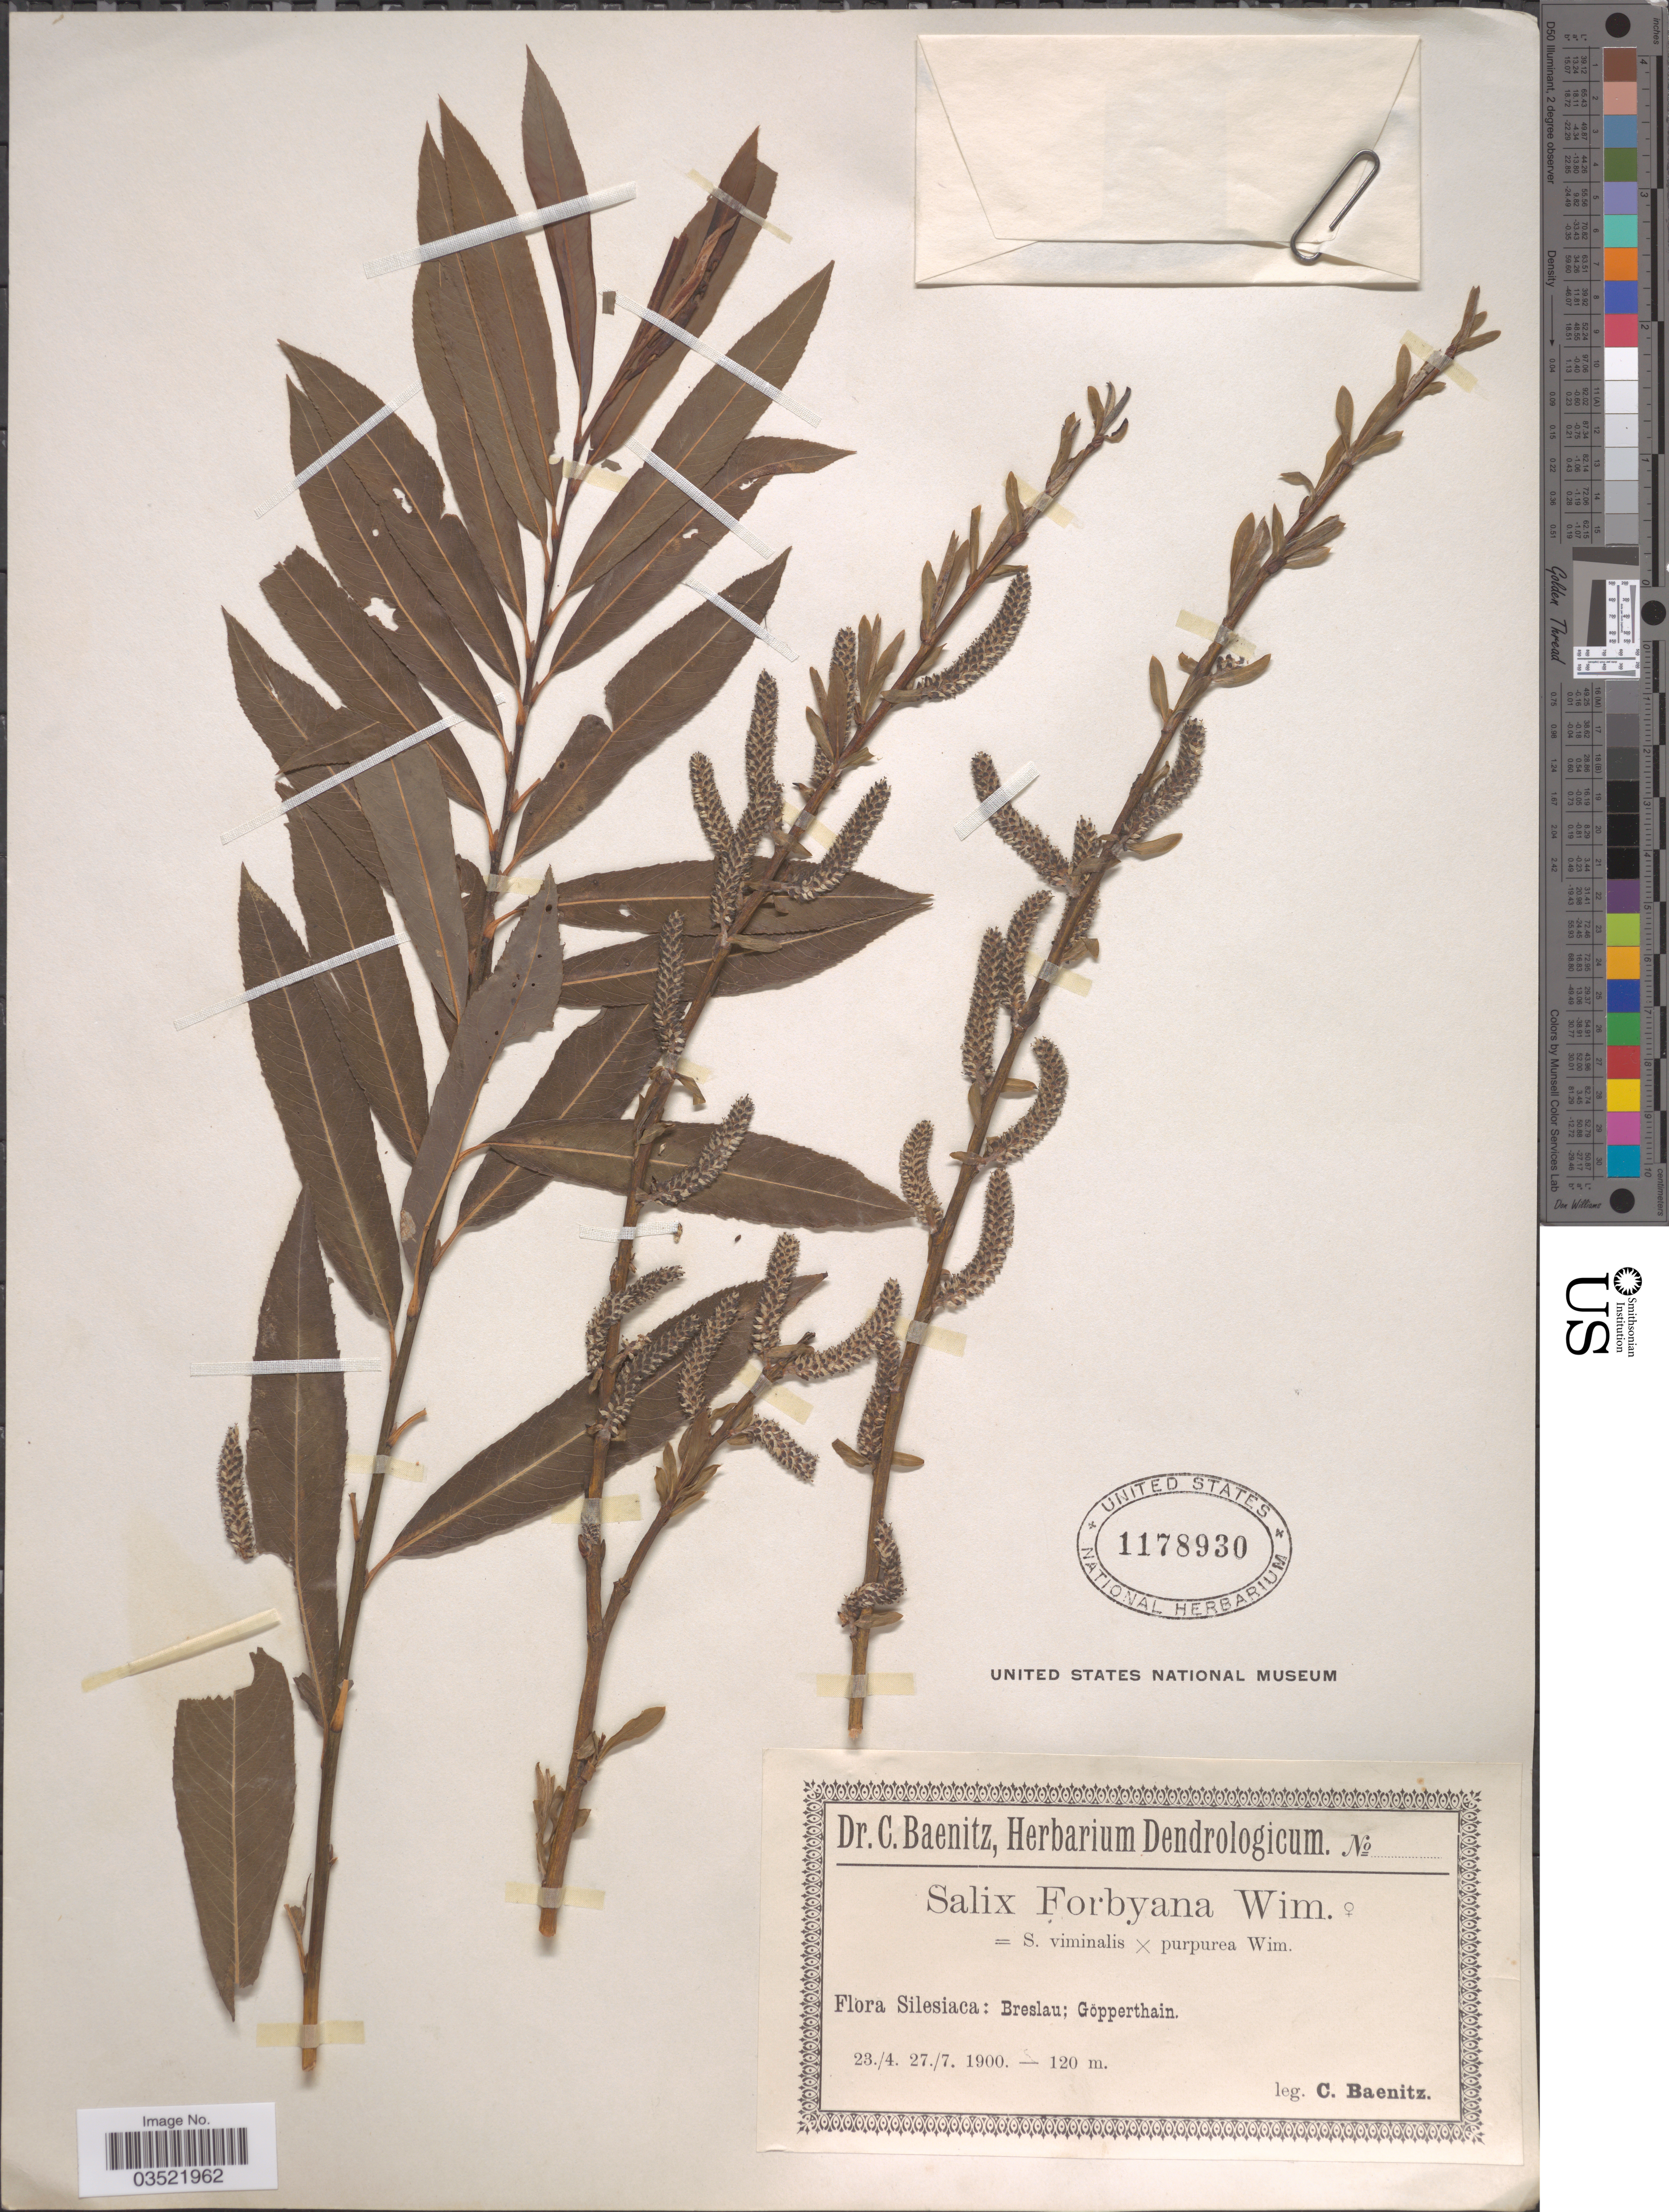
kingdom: Plantae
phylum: Tracheophyta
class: Magnoliopsida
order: Malpighiales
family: Salicaceae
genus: Salix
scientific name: Salix x forbyana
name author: Sm.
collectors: C. G. Baenitz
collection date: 1900-04-23/1900-07-27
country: Poland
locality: Silesiaca: Breslau; Göpperthain.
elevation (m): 120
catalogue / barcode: US 1178930